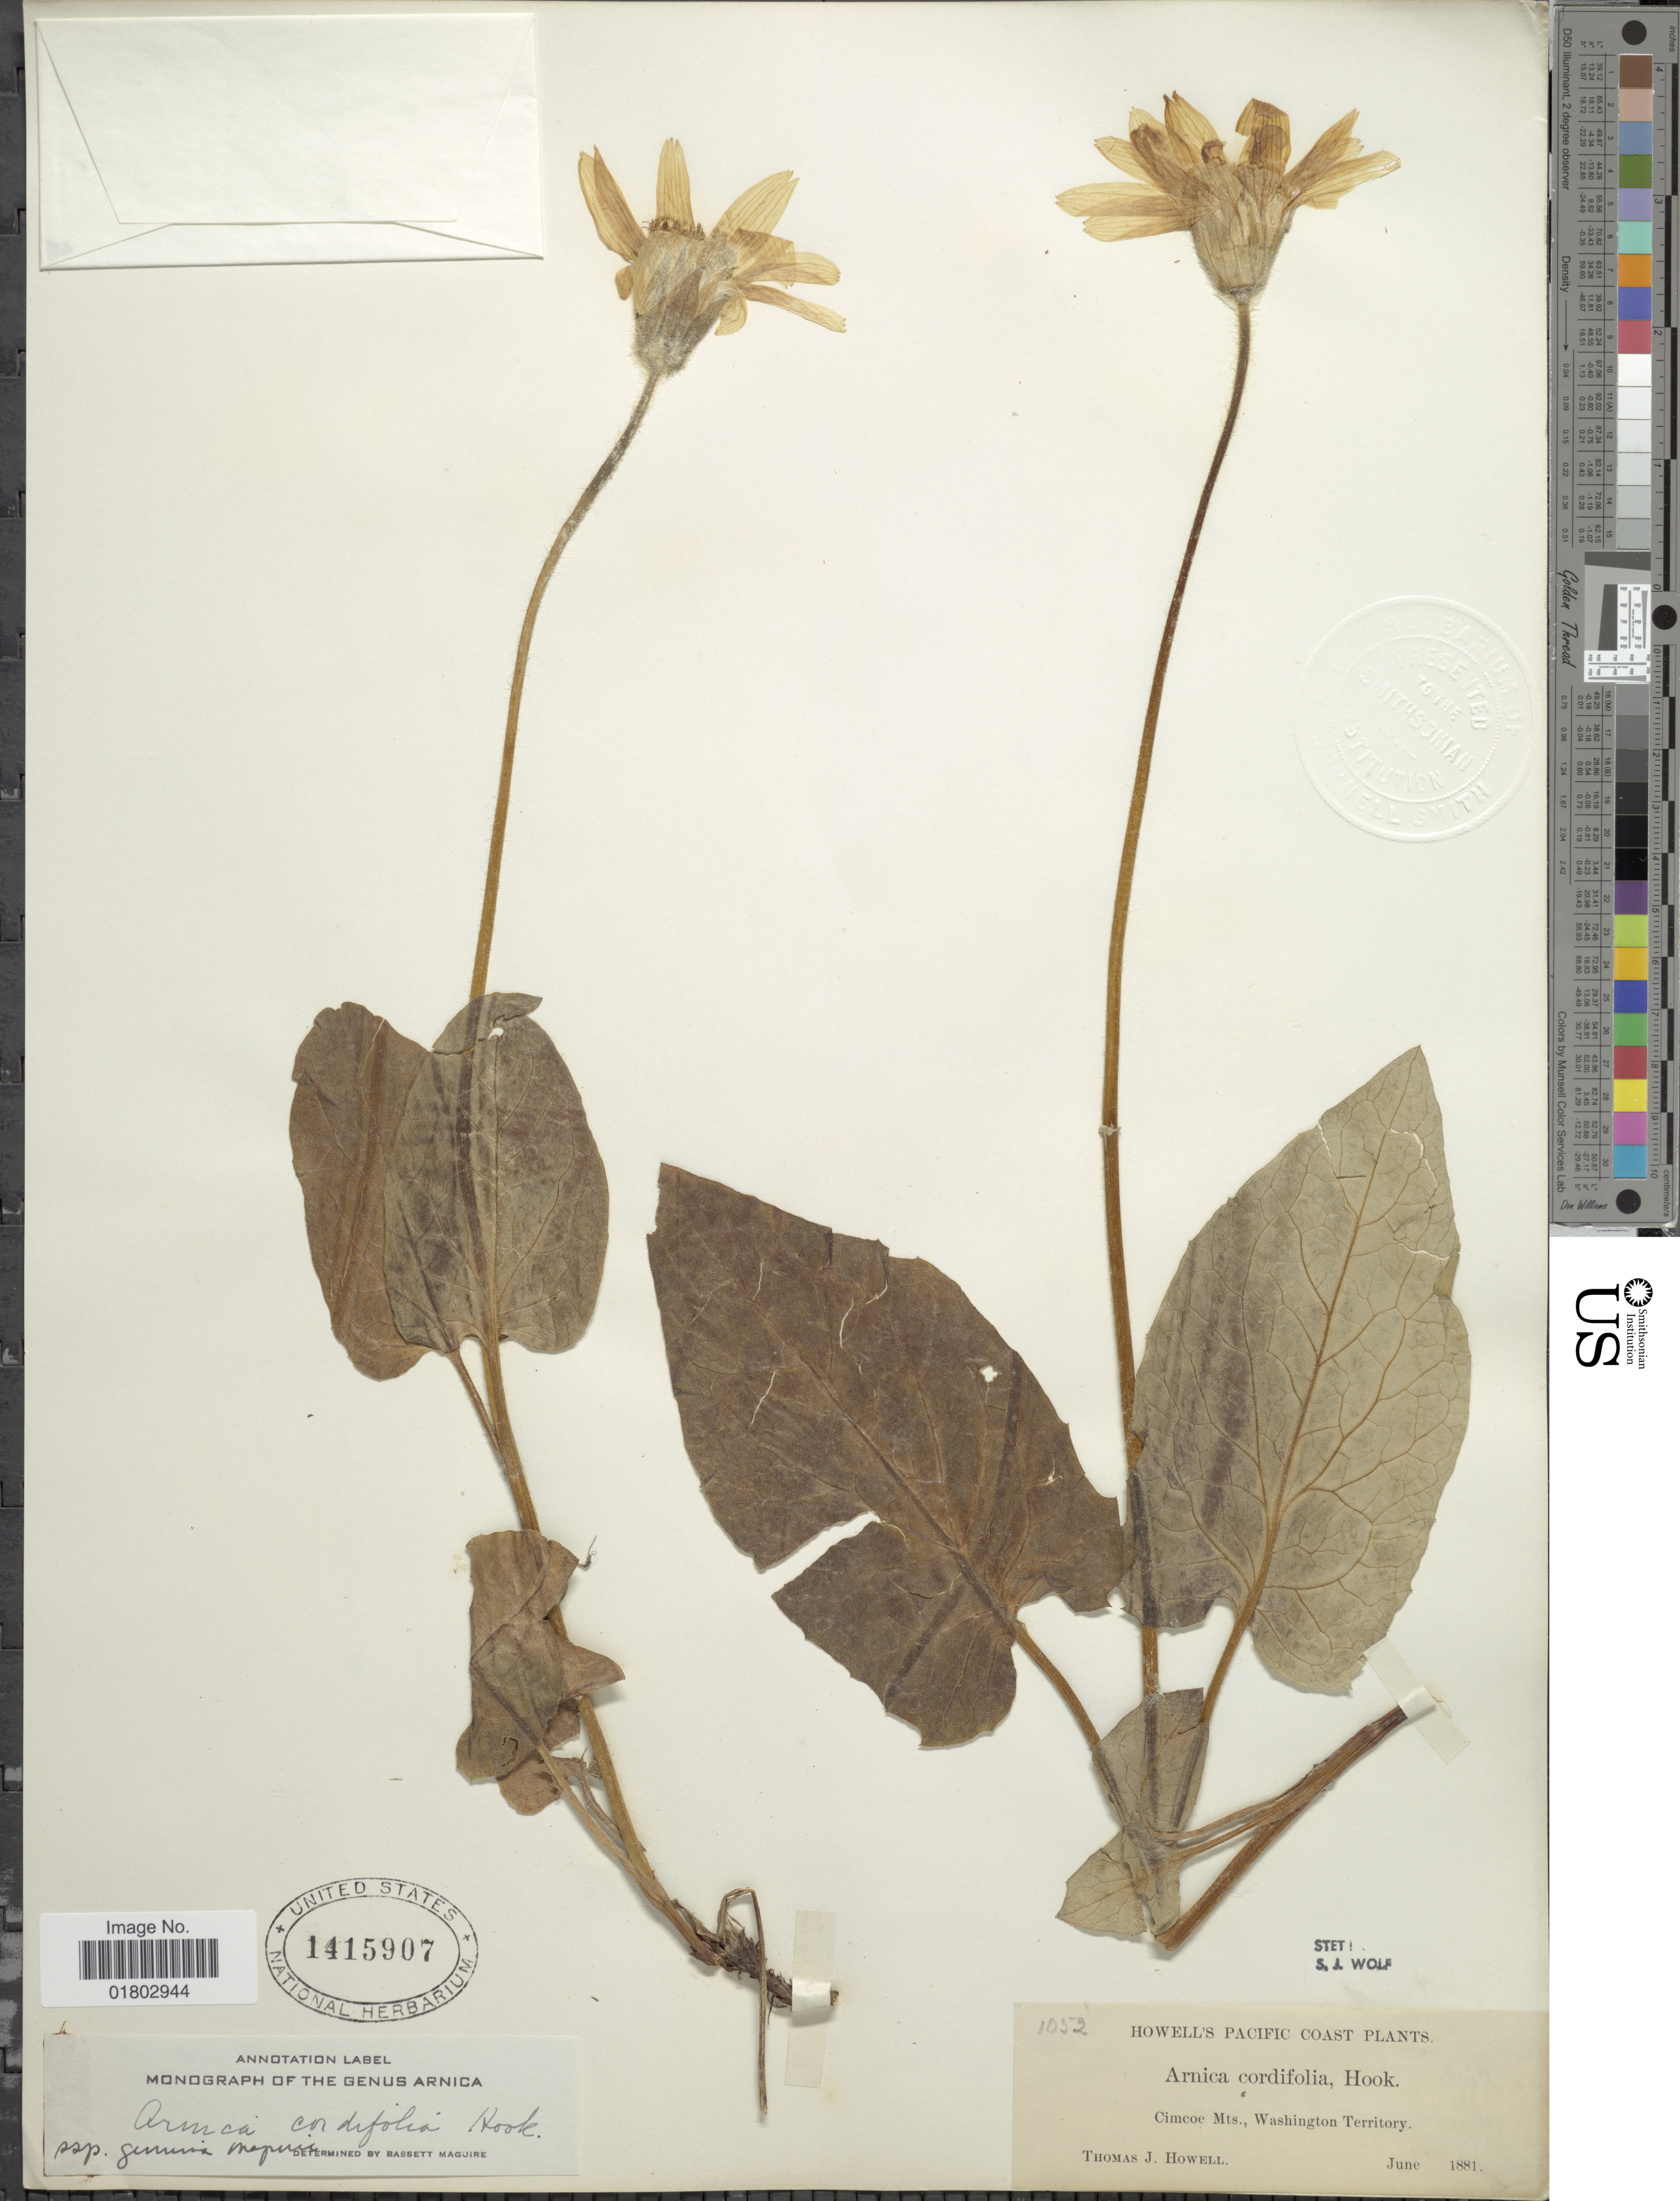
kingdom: Plantae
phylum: Tracheophyta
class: Magnoliopsida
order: Asterales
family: Asteraceae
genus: Arnica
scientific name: Arnica cordifolia subsp. genuina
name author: Maguire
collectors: T. J. Howell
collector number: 1052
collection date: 1881-06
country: United States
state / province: Washington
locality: Pacific Coast, Cimcoe Mts., Washington Territory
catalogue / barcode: US 1415907